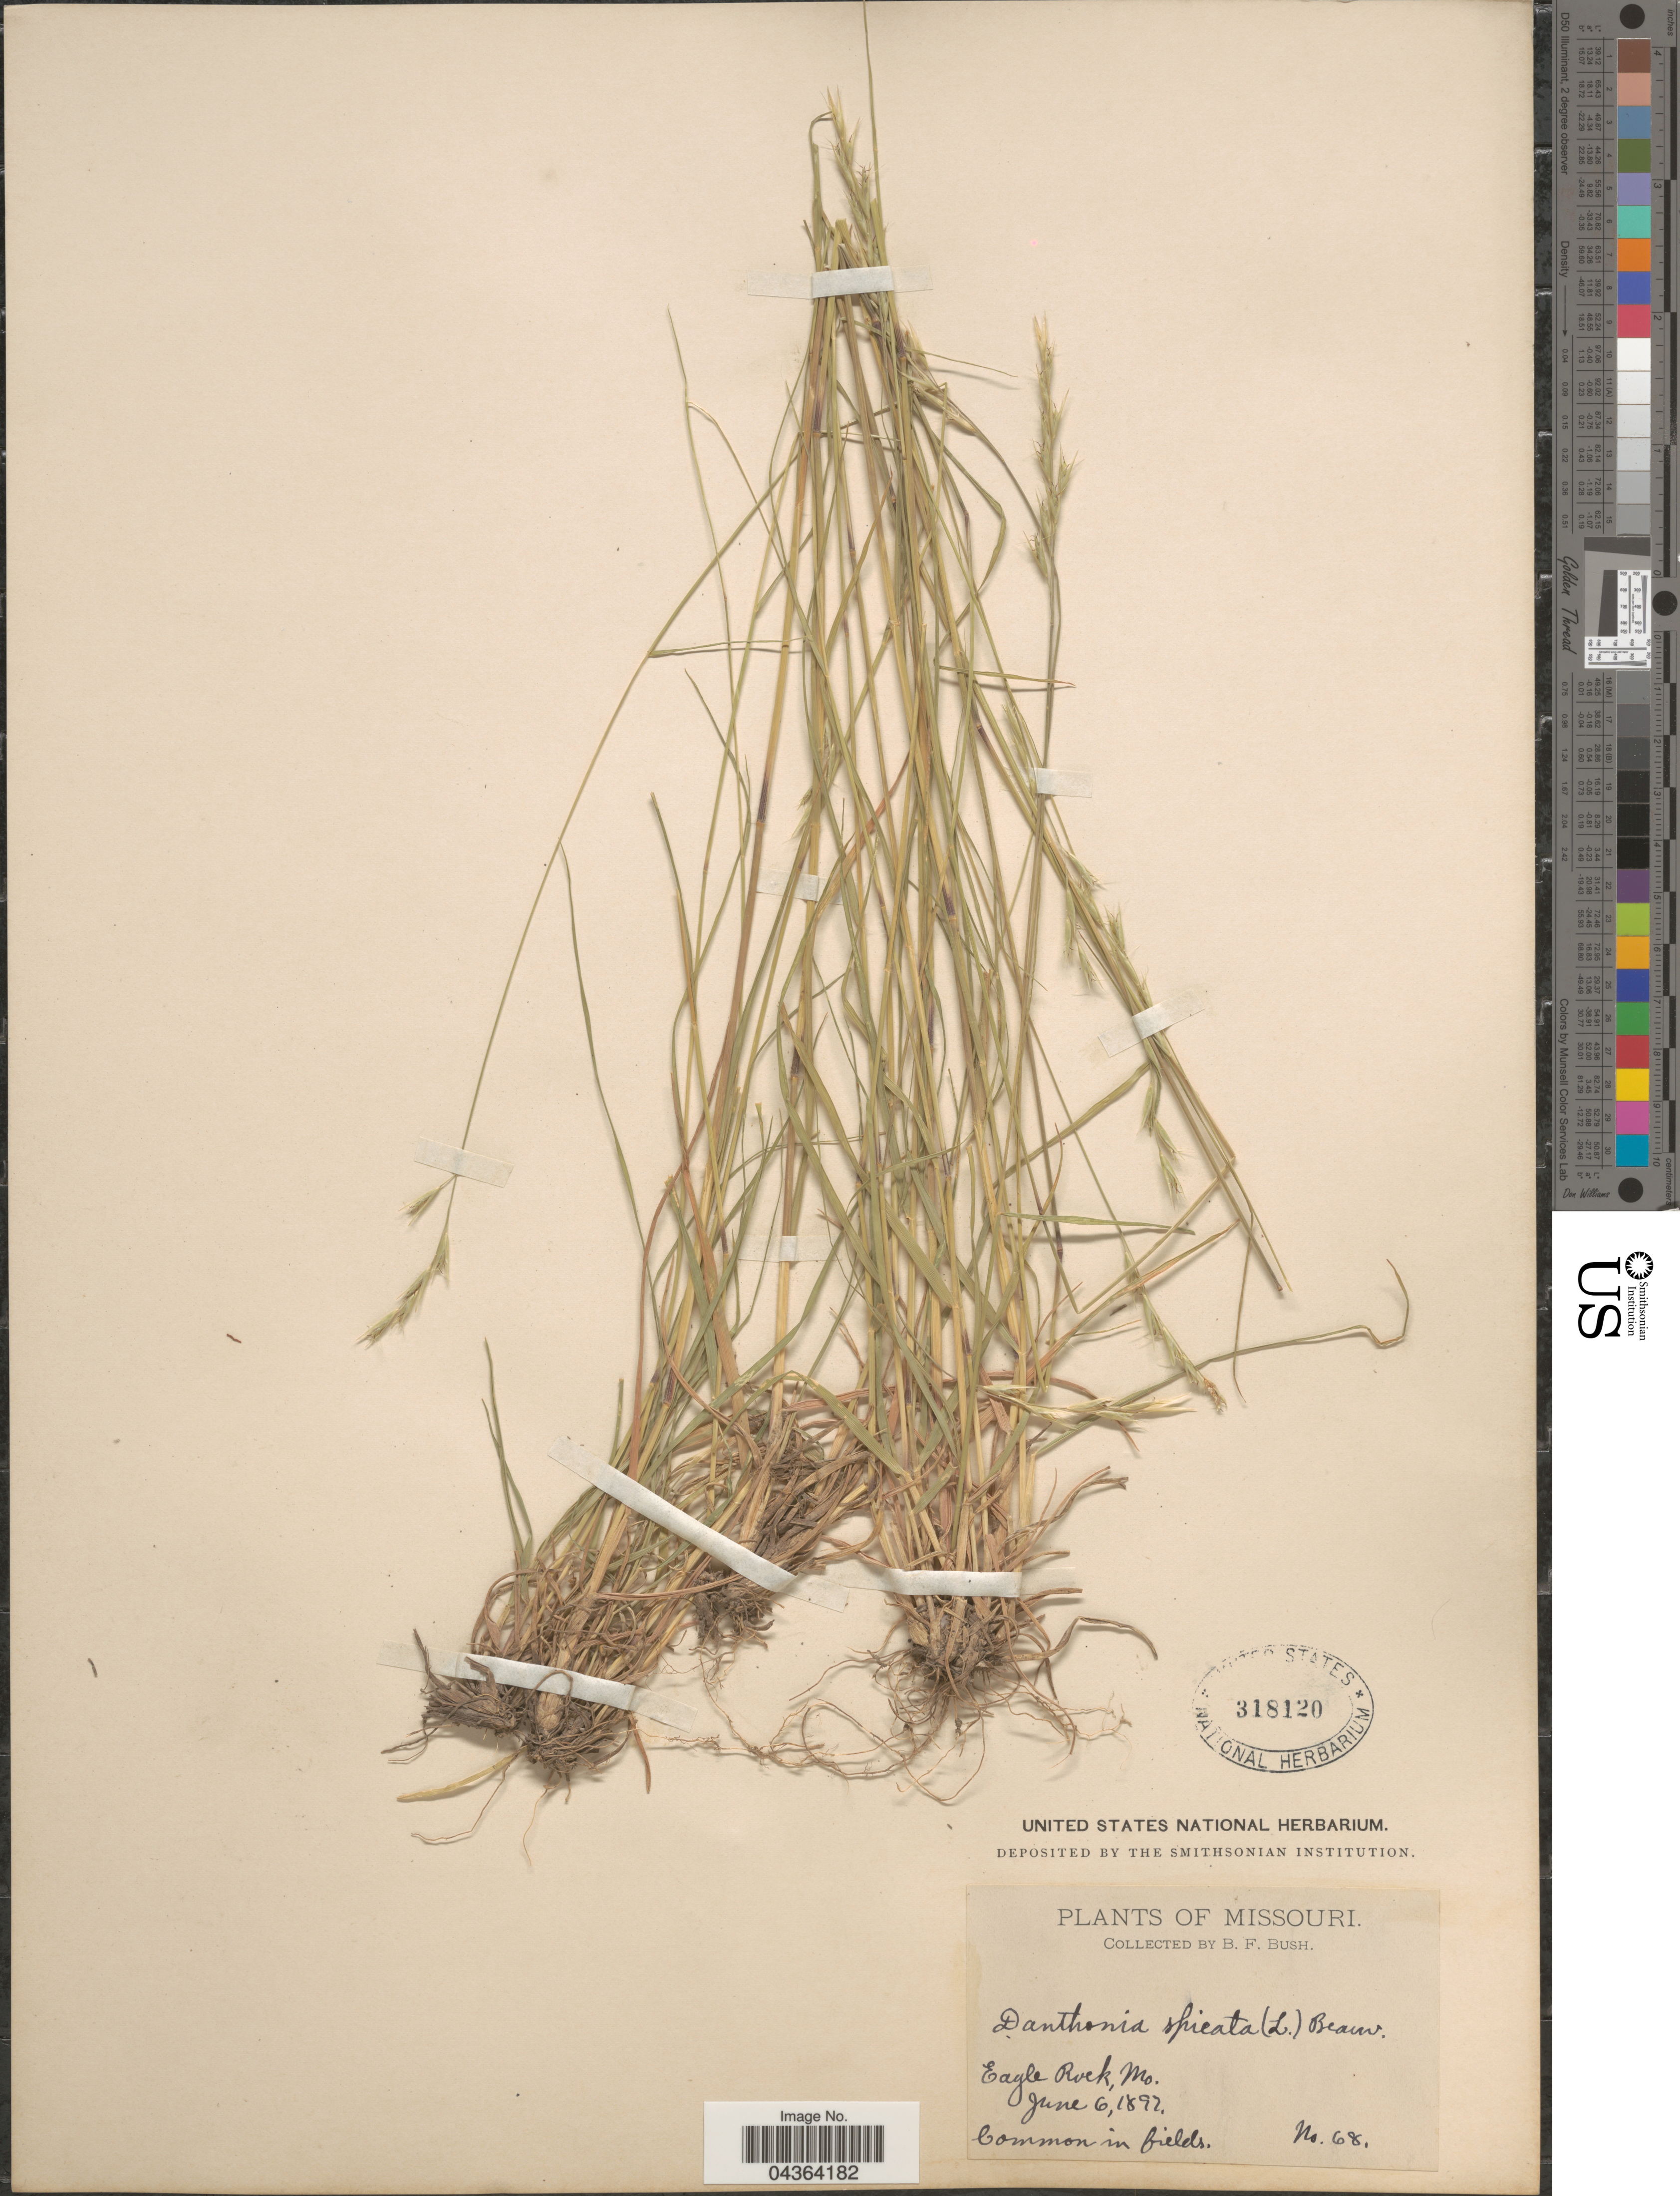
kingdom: Plantae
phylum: Tracheophyta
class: Liliopsida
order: Poales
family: Poaceae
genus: Danthonia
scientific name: Danthonia spicata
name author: (L.) P. Beauv. ex Roem. & Schult.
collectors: B. F. Bush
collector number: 68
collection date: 1892-06-06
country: United States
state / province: Missouri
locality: Eagle Rock.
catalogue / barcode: US 318120